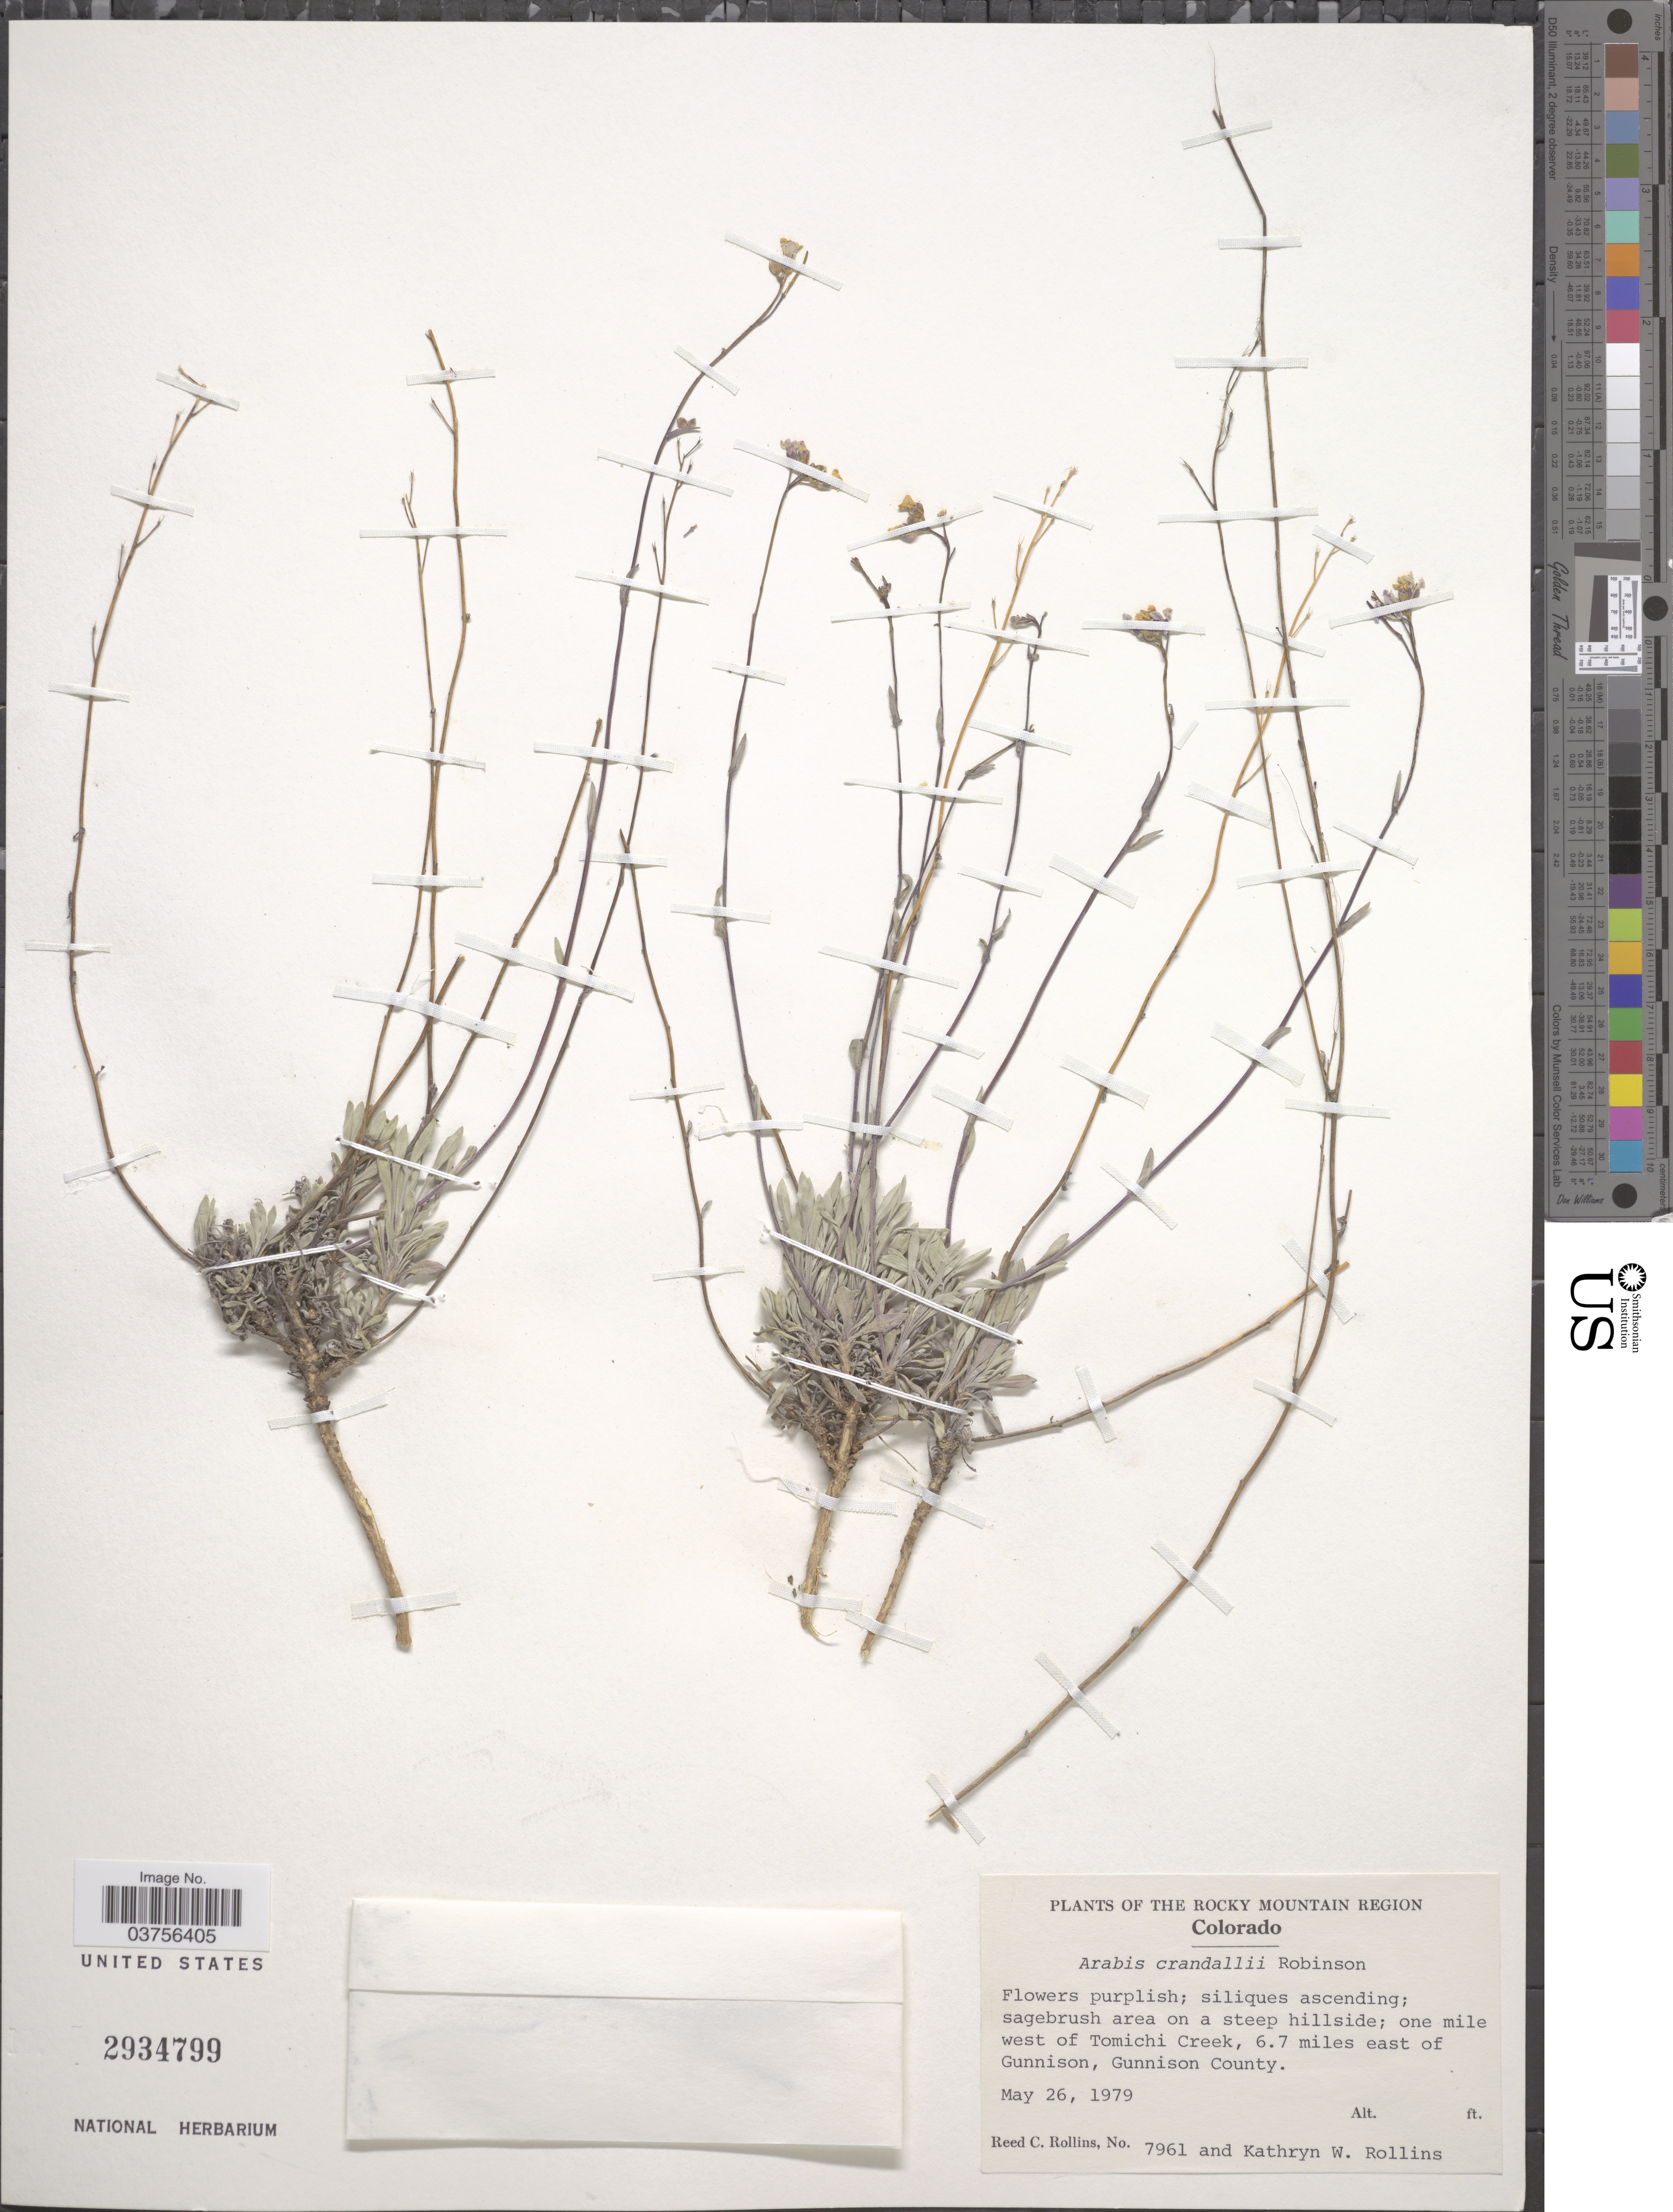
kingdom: Plantae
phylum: Tracheophyta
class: Magnoliopsida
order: Brassicales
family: Brassicaceae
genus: Arabis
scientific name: Arabis crandallii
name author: B.L. Rob.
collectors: R. C. Rollins & K. W. Rollins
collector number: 7961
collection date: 1979-05-26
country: United States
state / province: Colorado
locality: The Rocky Mountain Region. One mile west of Tomichi Creek, 6.7 miles east of Gunnison, Gunnison County.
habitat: sagebrush area on a steep hillside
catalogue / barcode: US 2934799